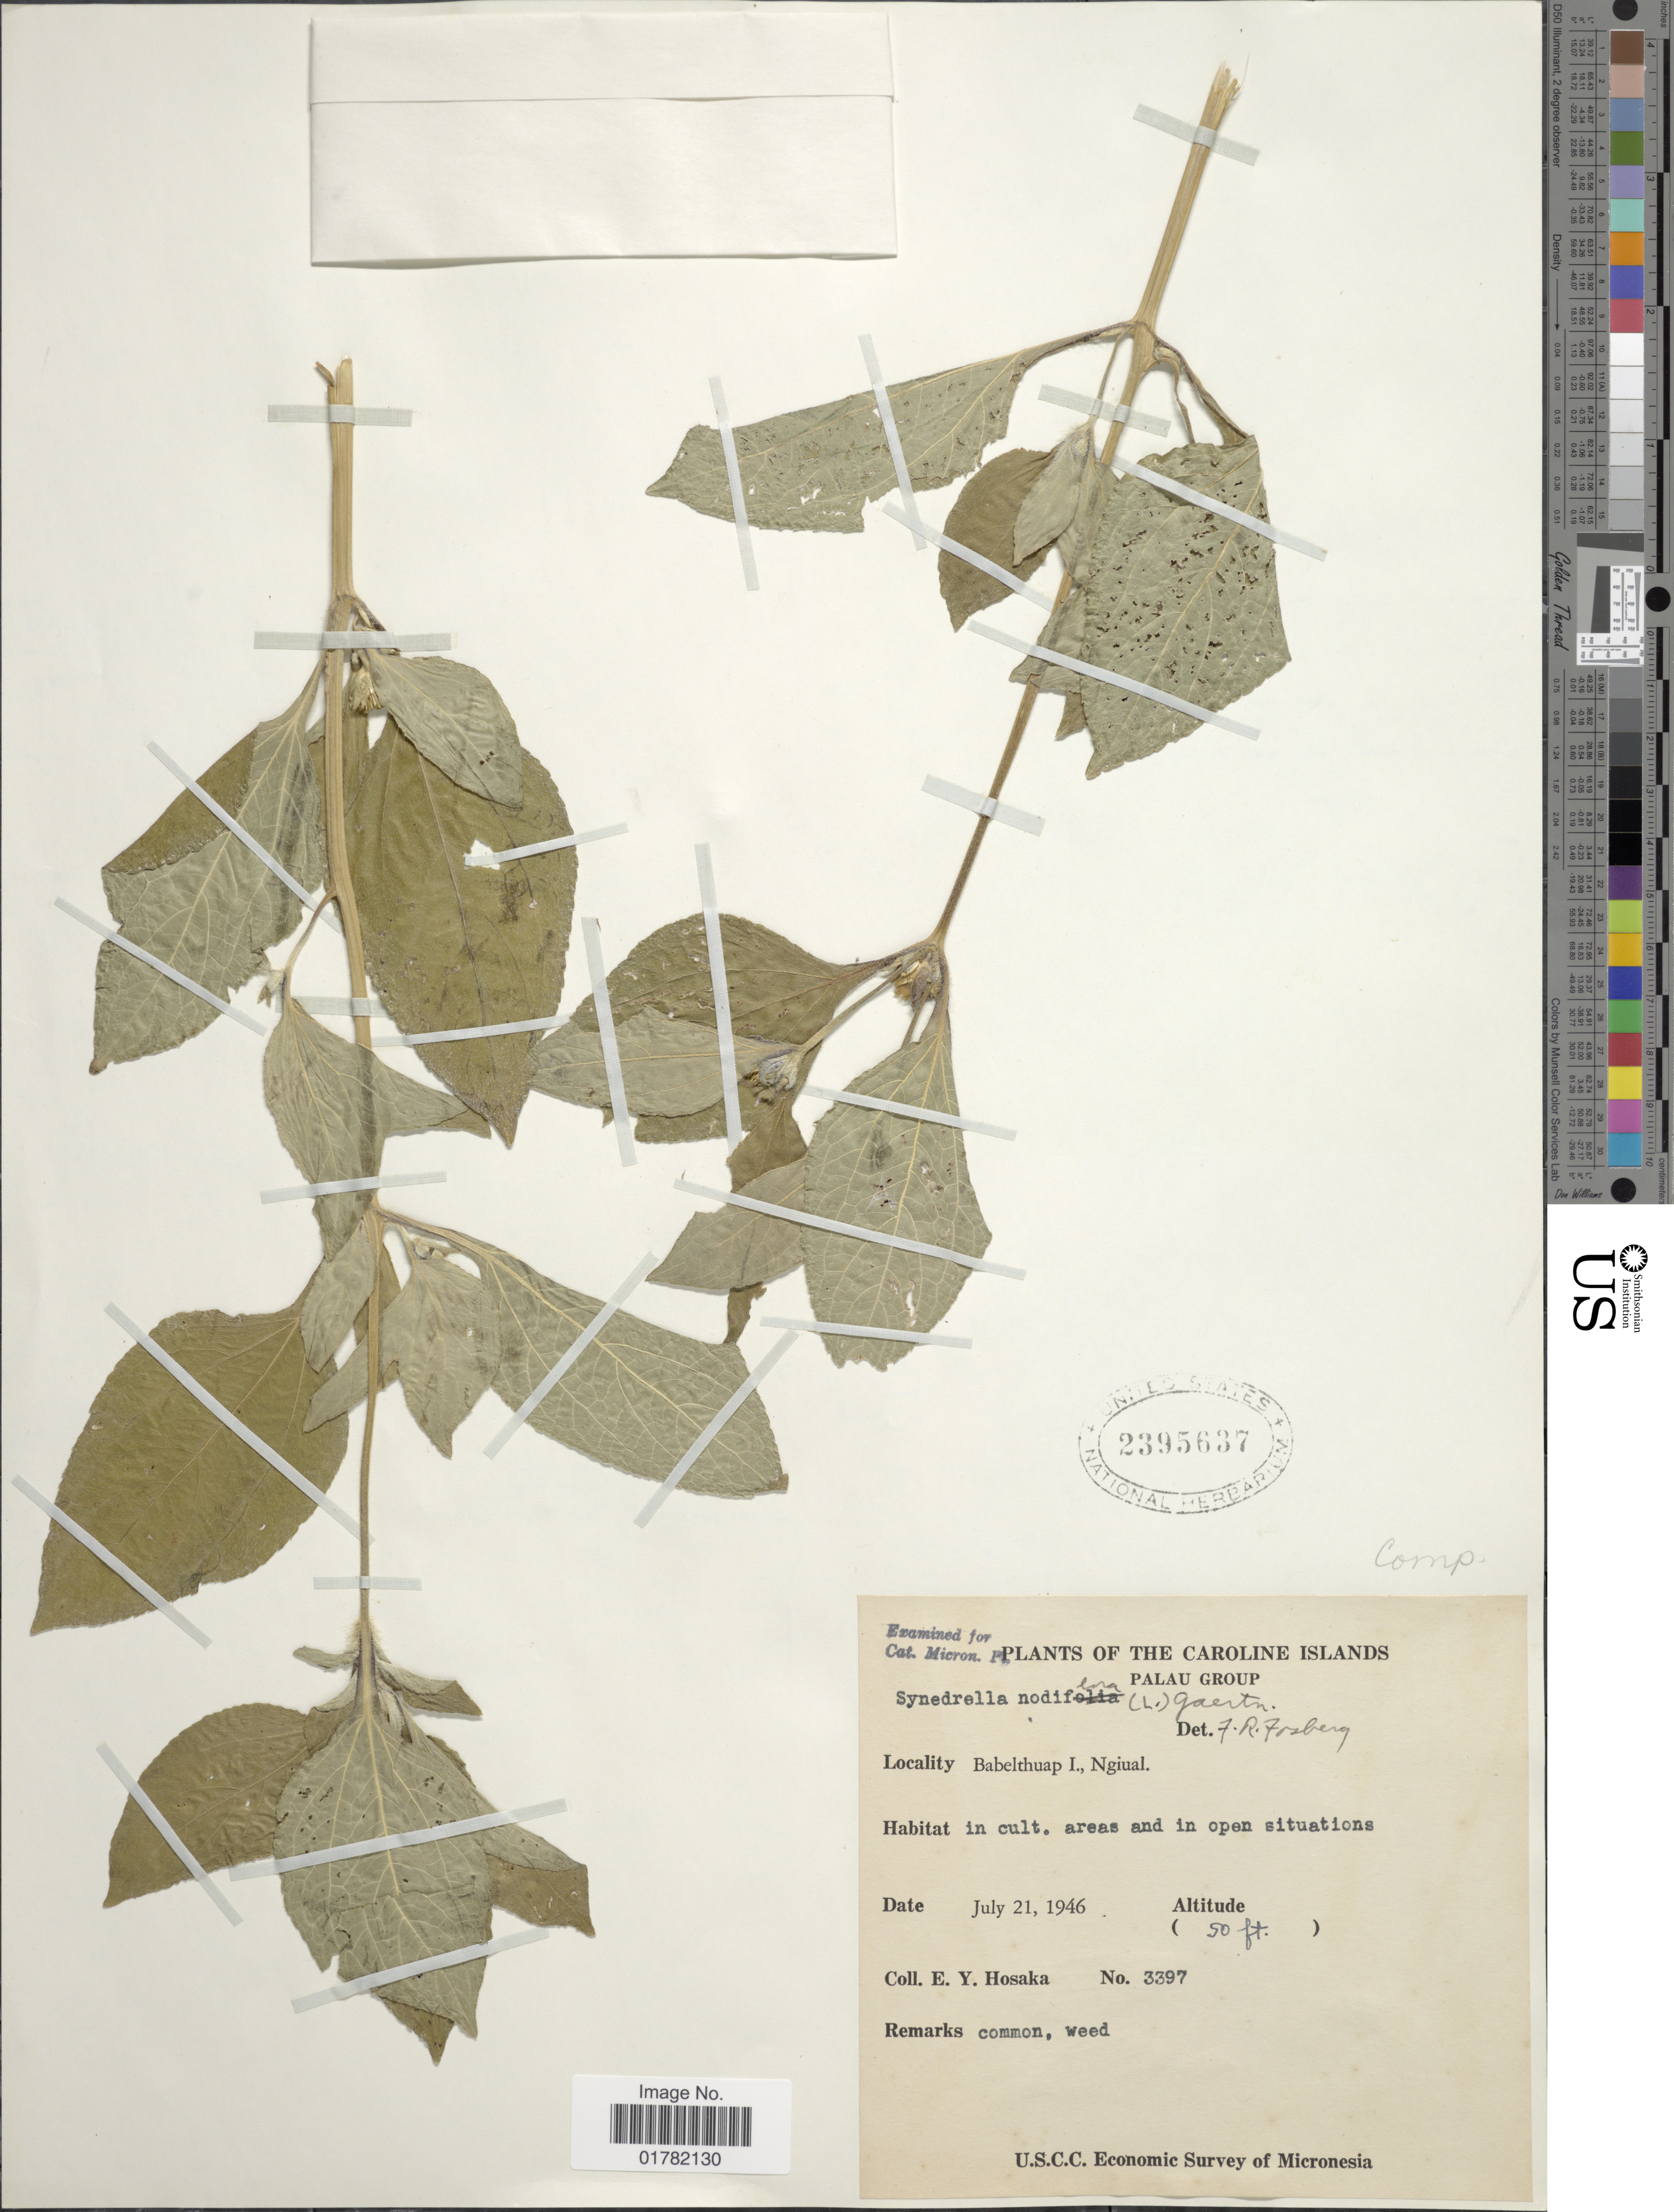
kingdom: Plantae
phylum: Tracheophyta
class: Magnoliopsida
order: Asterales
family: Asteraceae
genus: Synedrella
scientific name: Synedrella nodiflora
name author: (L.) Gaertn.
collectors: E. Y. Hosaka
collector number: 3397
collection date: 1946-07-21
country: Palau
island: Babeldaob [Babelthuap]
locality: Babelthuap I., Ngiual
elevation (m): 15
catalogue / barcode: US 2395637